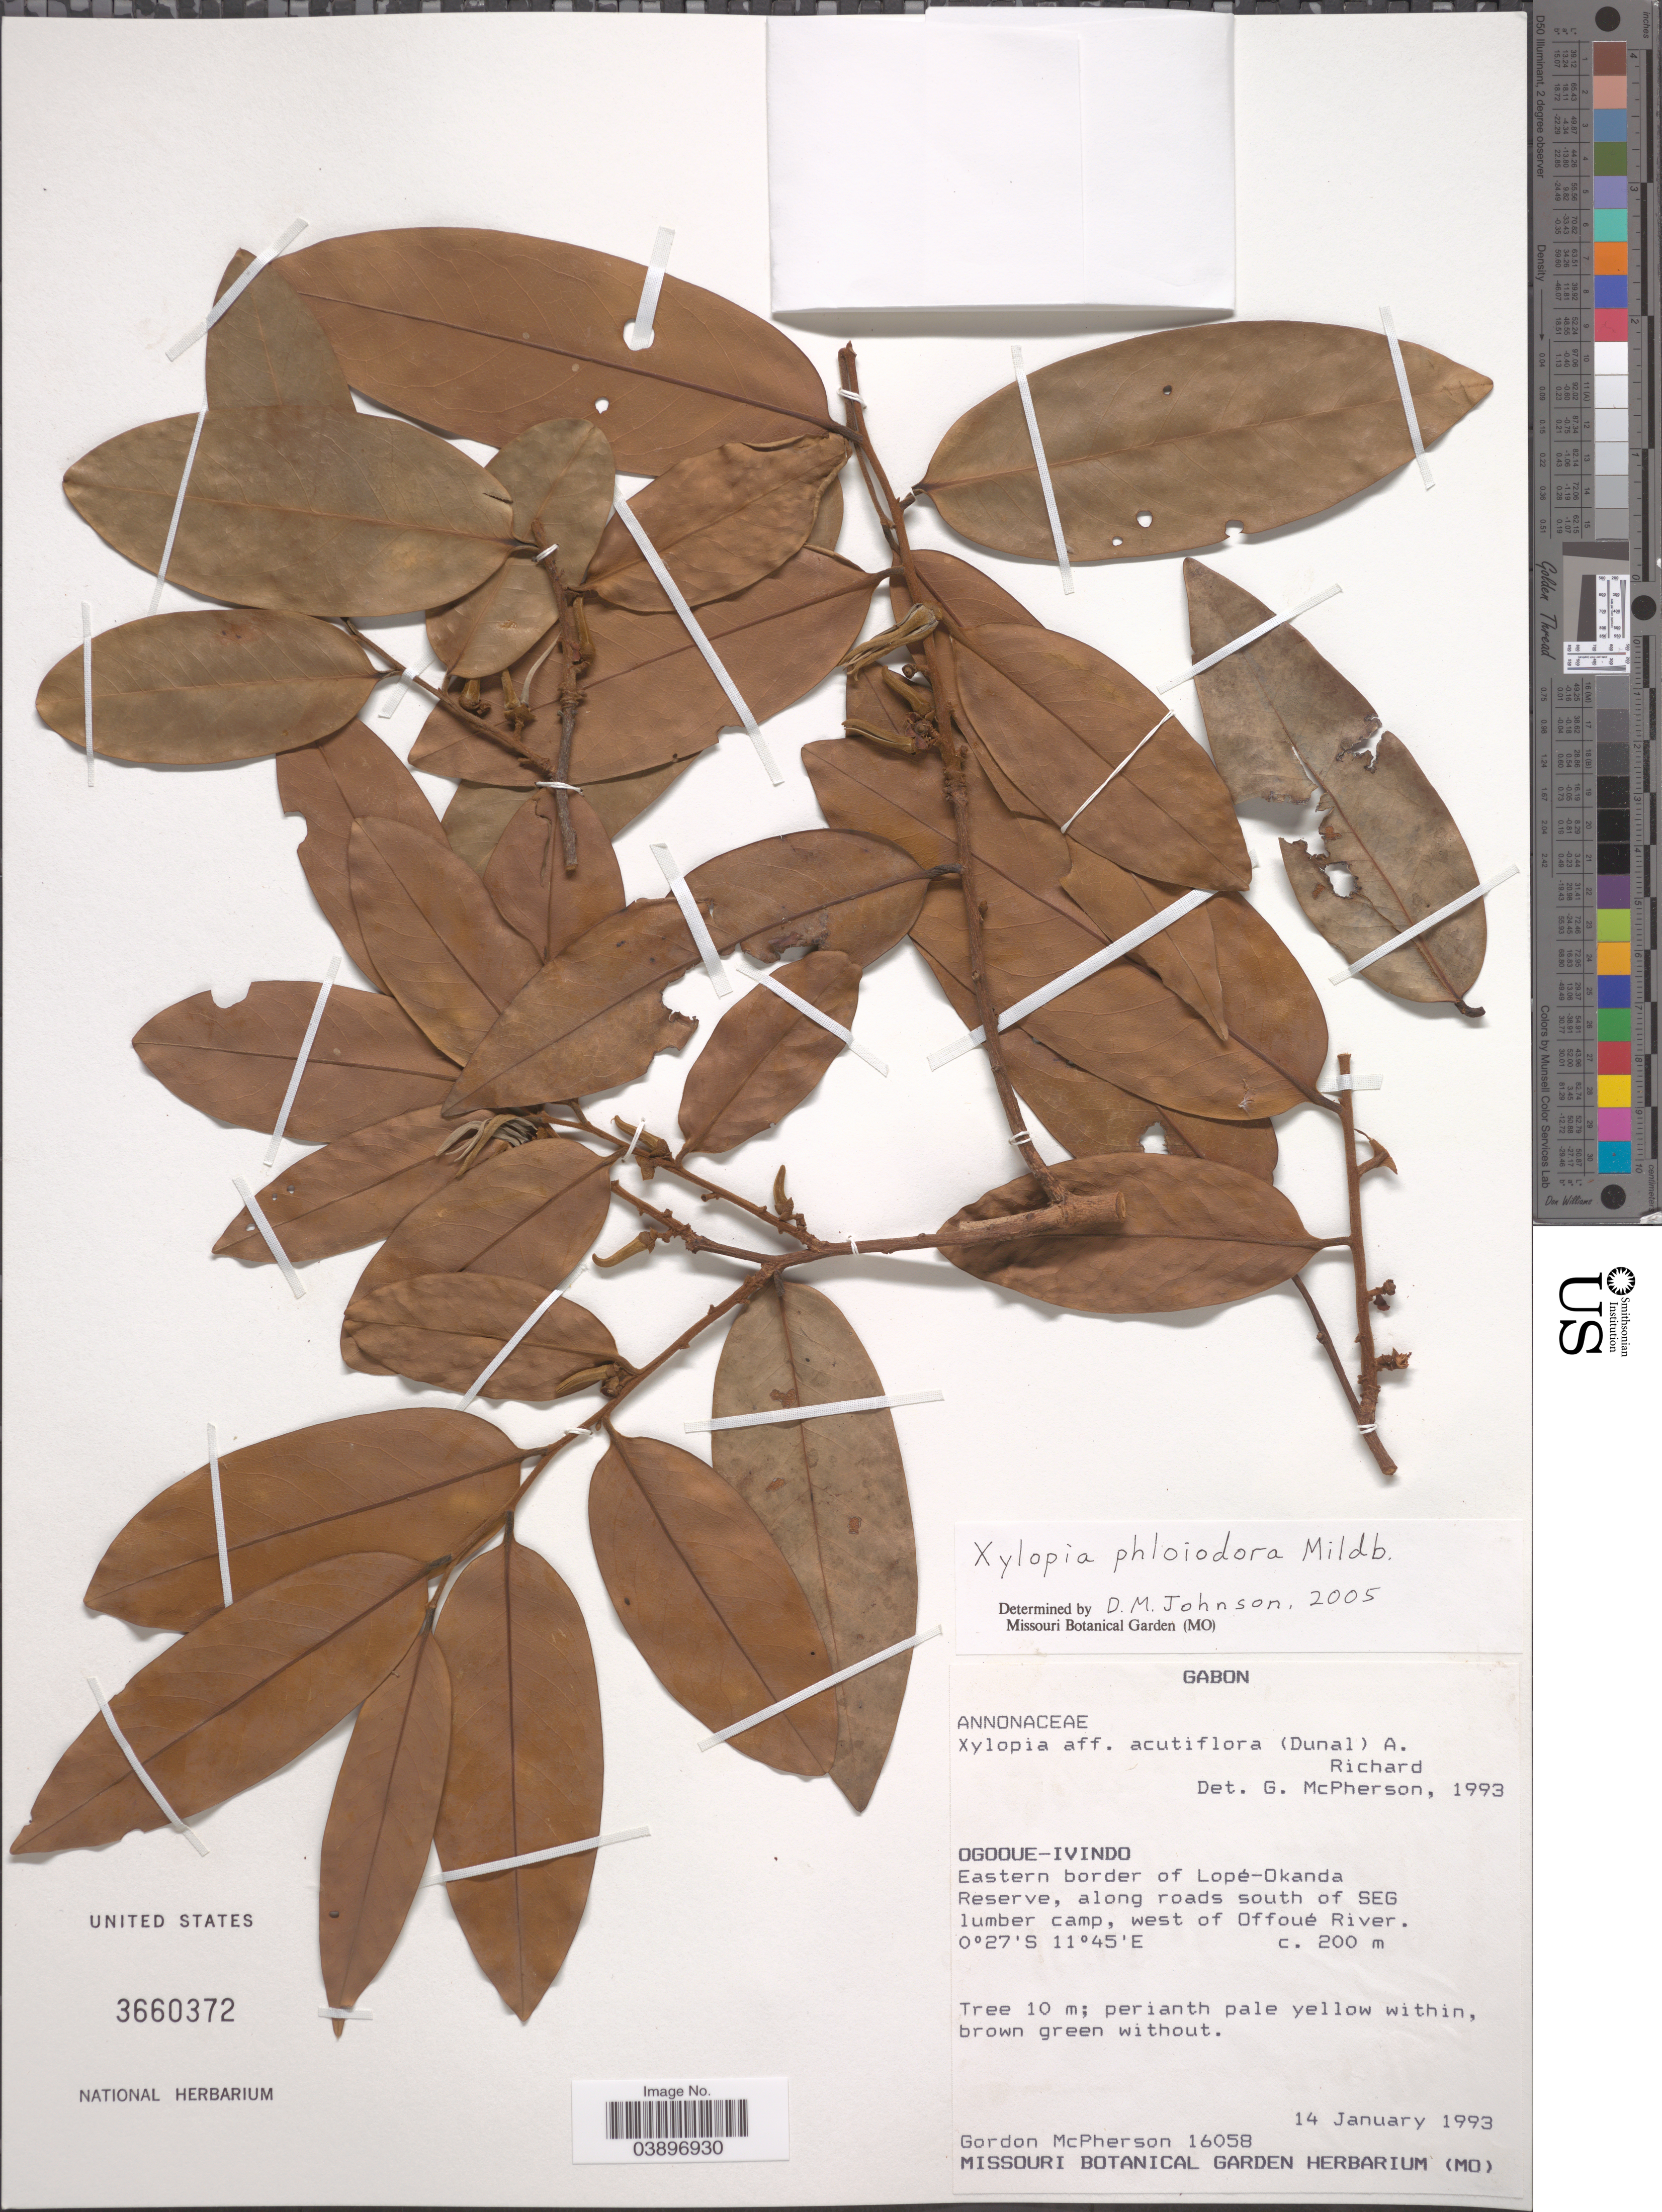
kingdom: Plantae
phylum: Tracheophyta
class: Magnoliopsida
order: Magnoliales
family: Annonaceae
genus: Xylopia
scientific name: Xylopia phloiodora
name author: Mildbr.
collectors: G. McPherson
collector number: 16058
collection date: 1993-01-14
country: Gabon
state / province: Ogooue-Ivindo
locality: Eastern border of Lopé-Okanda Reserve, along roads south of SEG lumber camp, west of Offoué River.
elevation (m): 200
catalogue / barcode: US 3660372